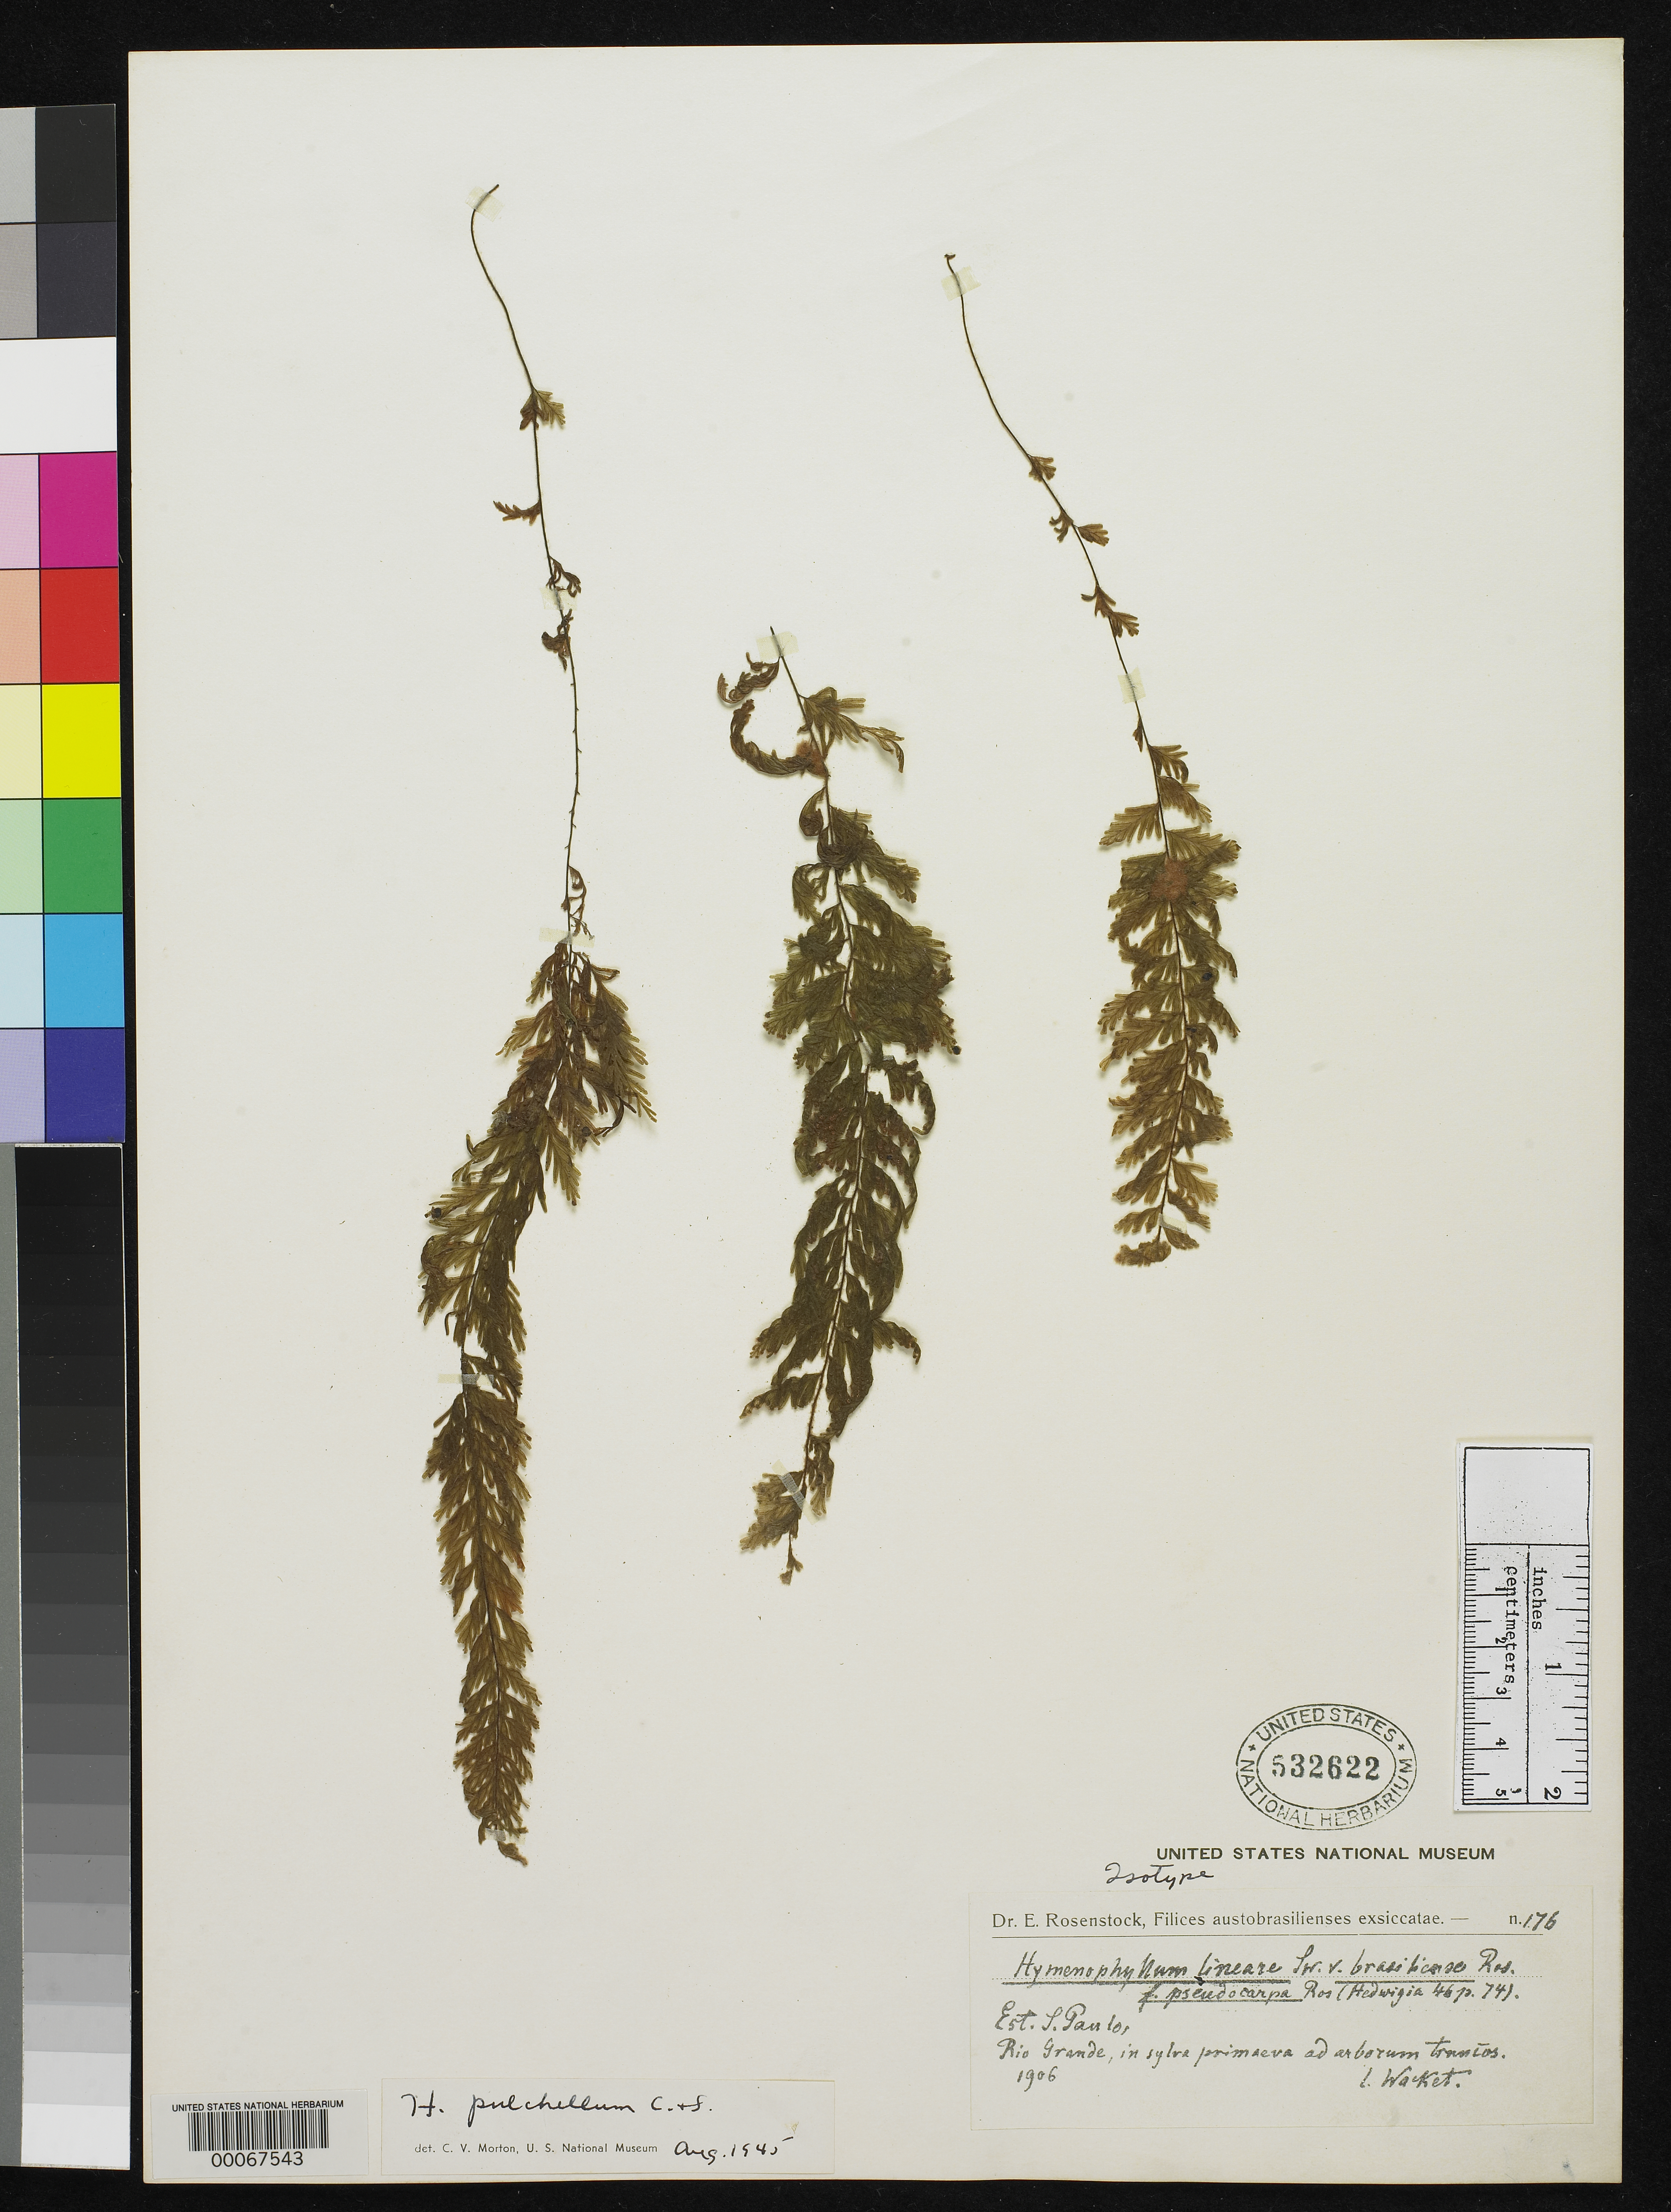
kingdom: Plantae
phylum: Tracheophyta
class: Polypodiopsida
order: Hymenophyllales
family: Hymenophyllaceae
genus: Hymenophyllum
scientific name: Hymenophyllum lineare f. pseudocarpum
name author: Rosenst.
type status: Type Collection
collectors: M. Wacket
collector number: Rosenstock Exs. 176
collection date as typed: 1906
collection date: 1906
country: Brazil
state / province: São Paulo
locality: Rio Grandes.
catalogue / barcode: US 532622